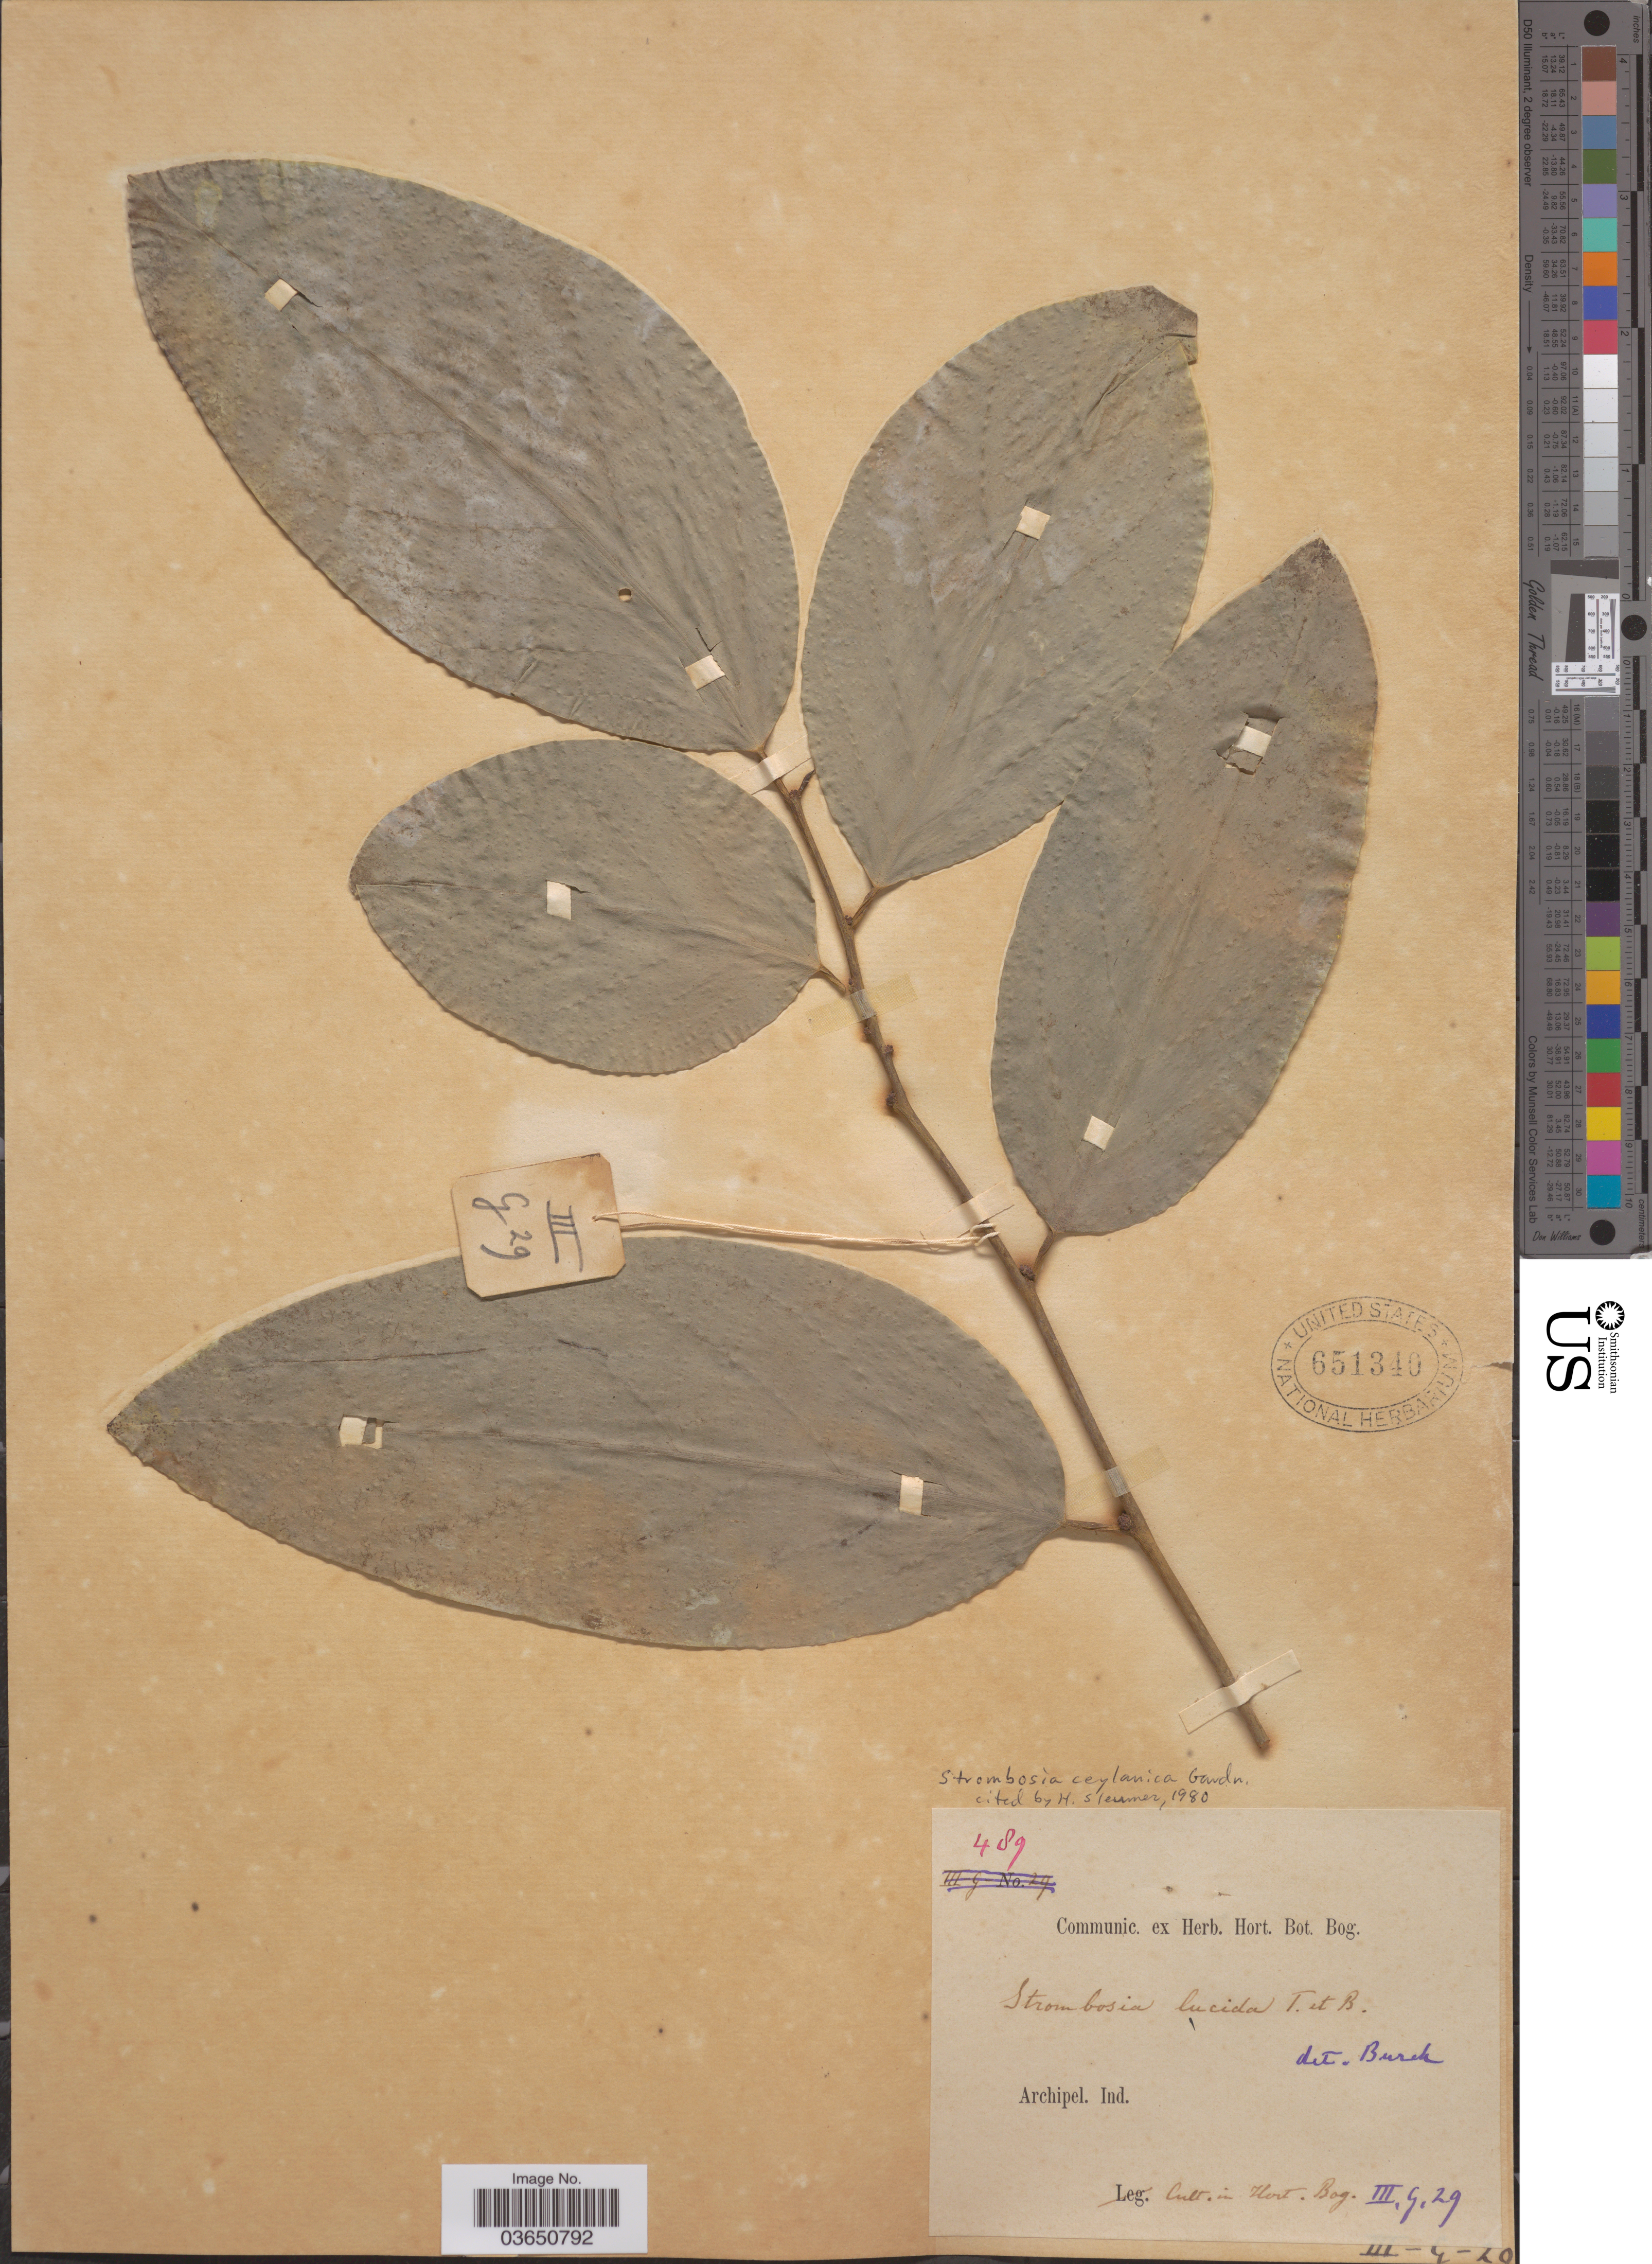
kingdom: Plantae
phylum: Tracheophyta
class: Magnoliopsida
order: Santalales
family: Strombosiaceae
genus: Strombosia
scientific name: Strombosia ceylanica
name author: Gardner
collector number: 489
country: Indonesia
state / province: Java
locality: Archipel. Ind. Hort. Bog. III, G, 29. [unsure placement]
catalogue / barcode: US 651340